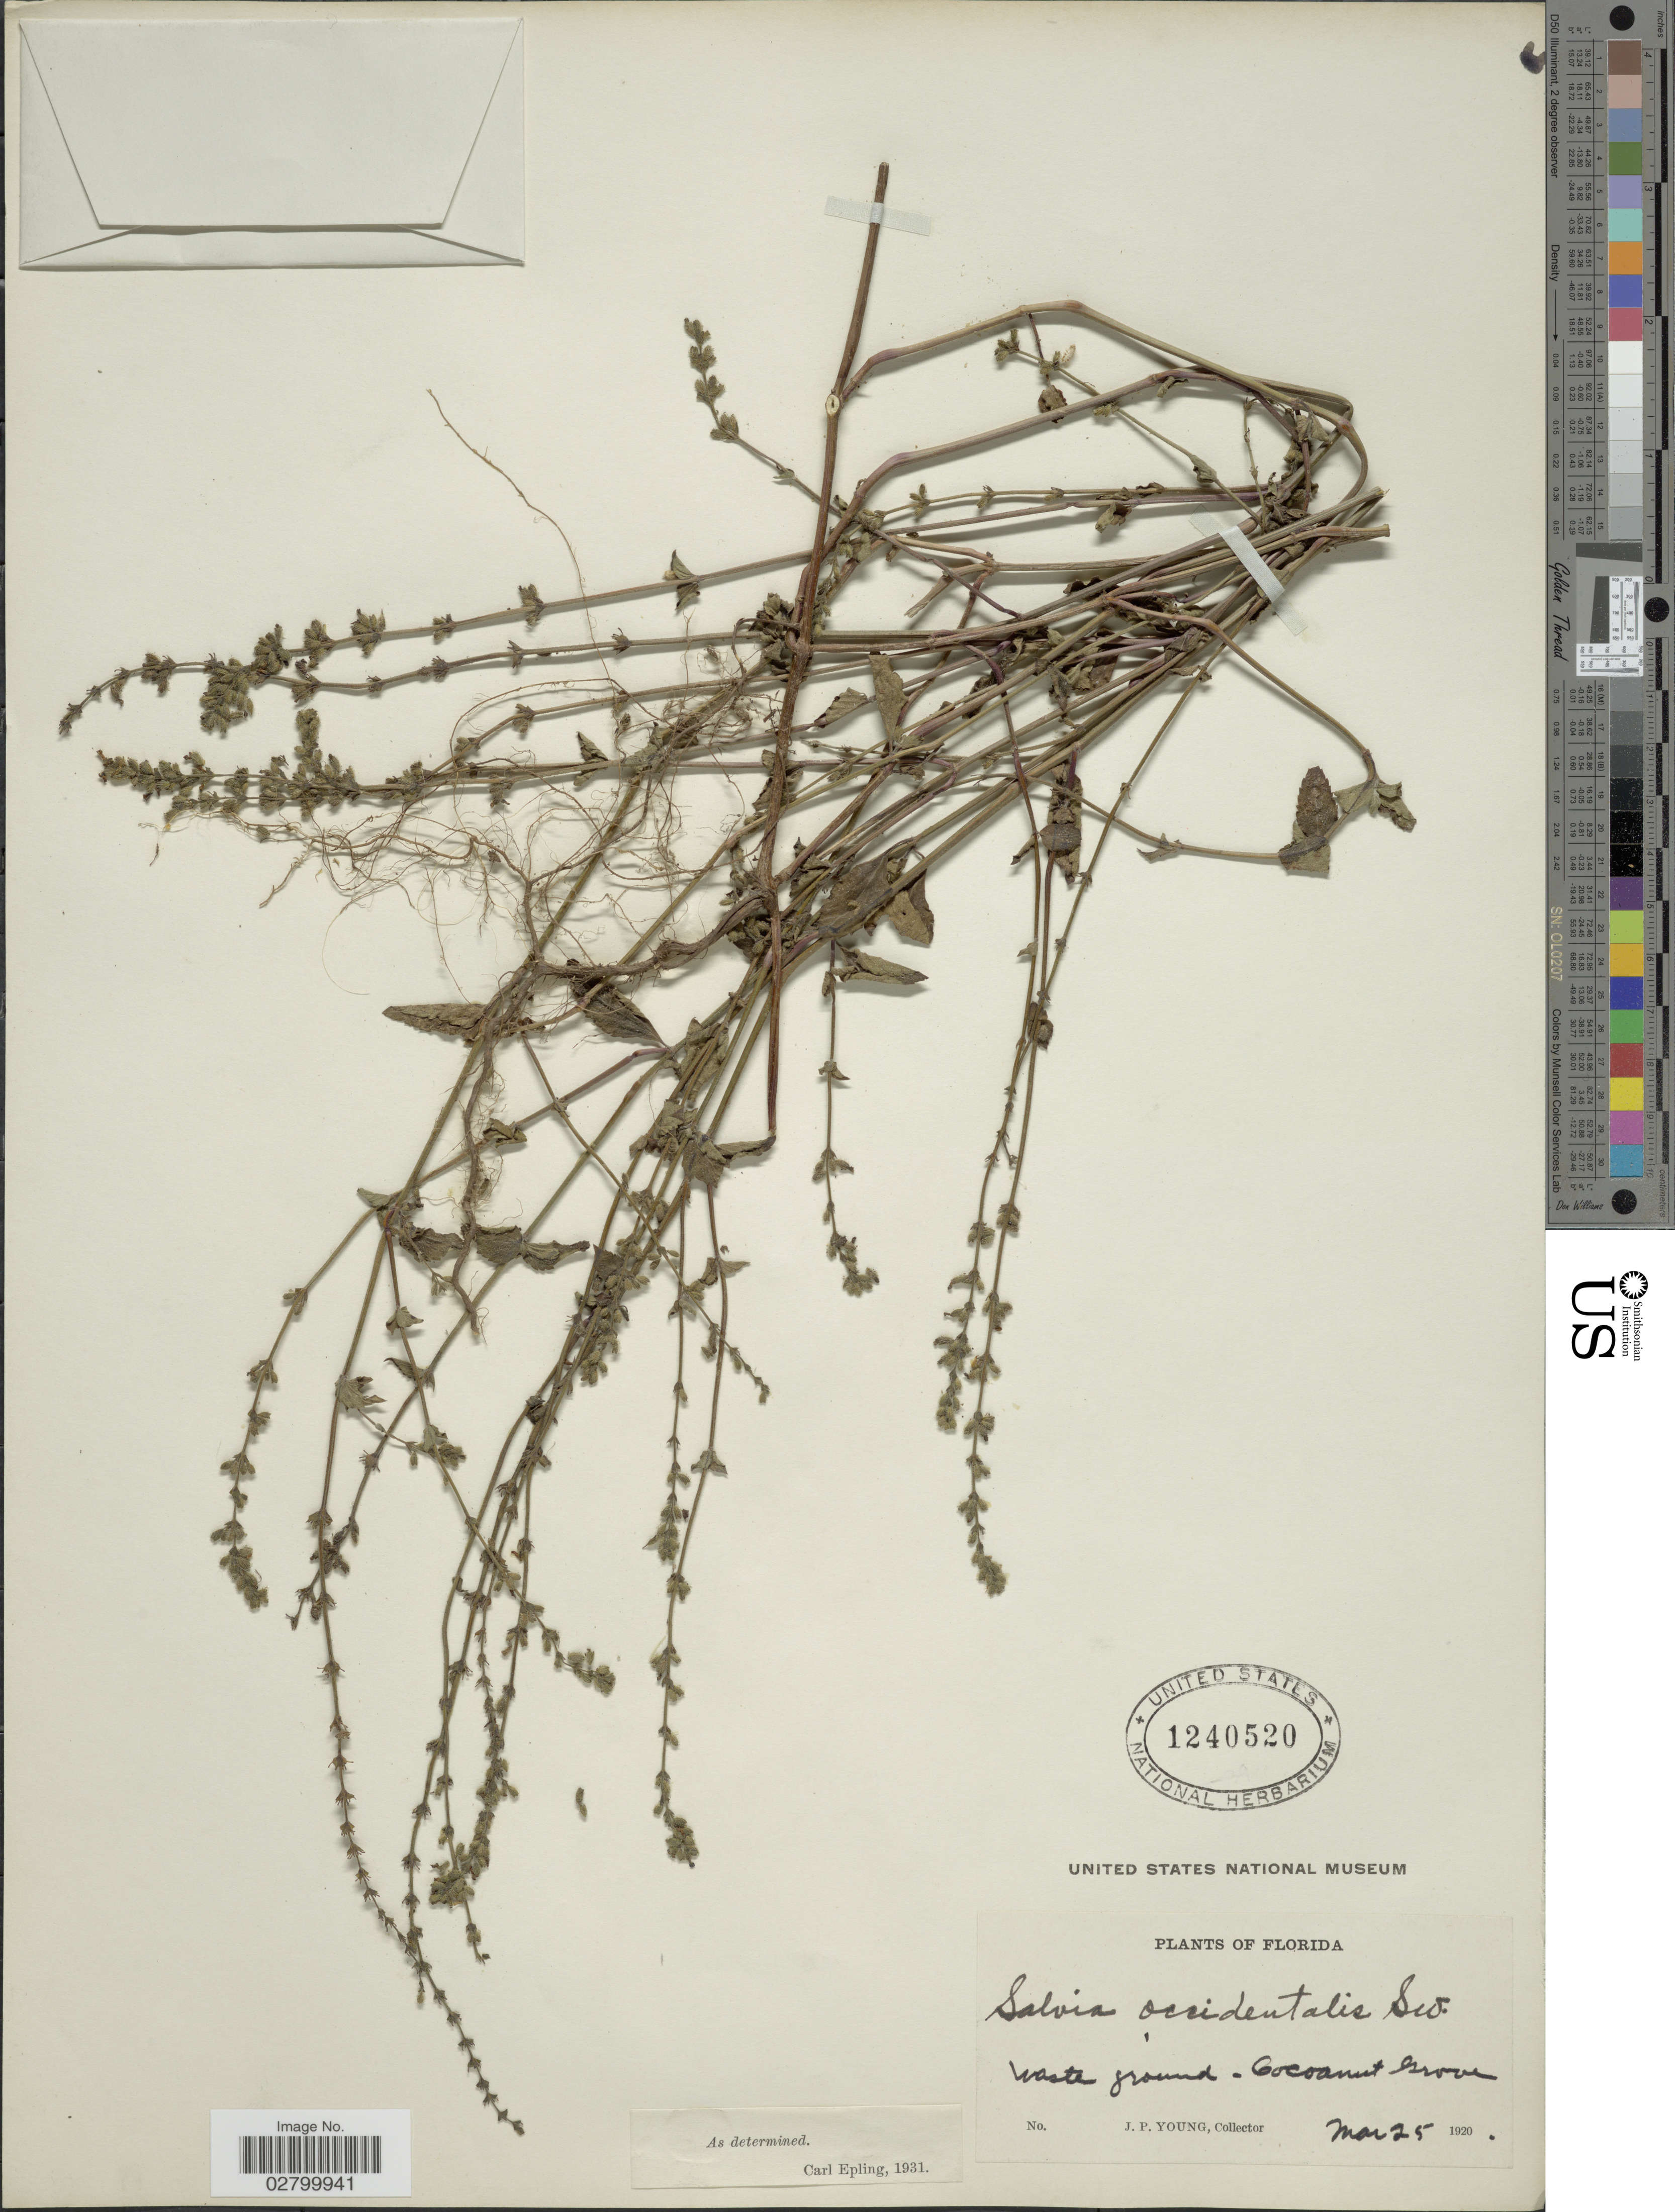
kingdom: Plantae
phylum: Tracheophyta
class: Magnoliopsida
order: Lamiales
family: Lamiaceae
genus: Salvia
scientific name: Salvia occidentalis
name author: Sw.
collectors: J. P. Young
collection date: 1920-03-25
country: United States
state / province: Florida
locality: Waste ground - Cocoanut Grove.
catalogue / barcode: US 1240520